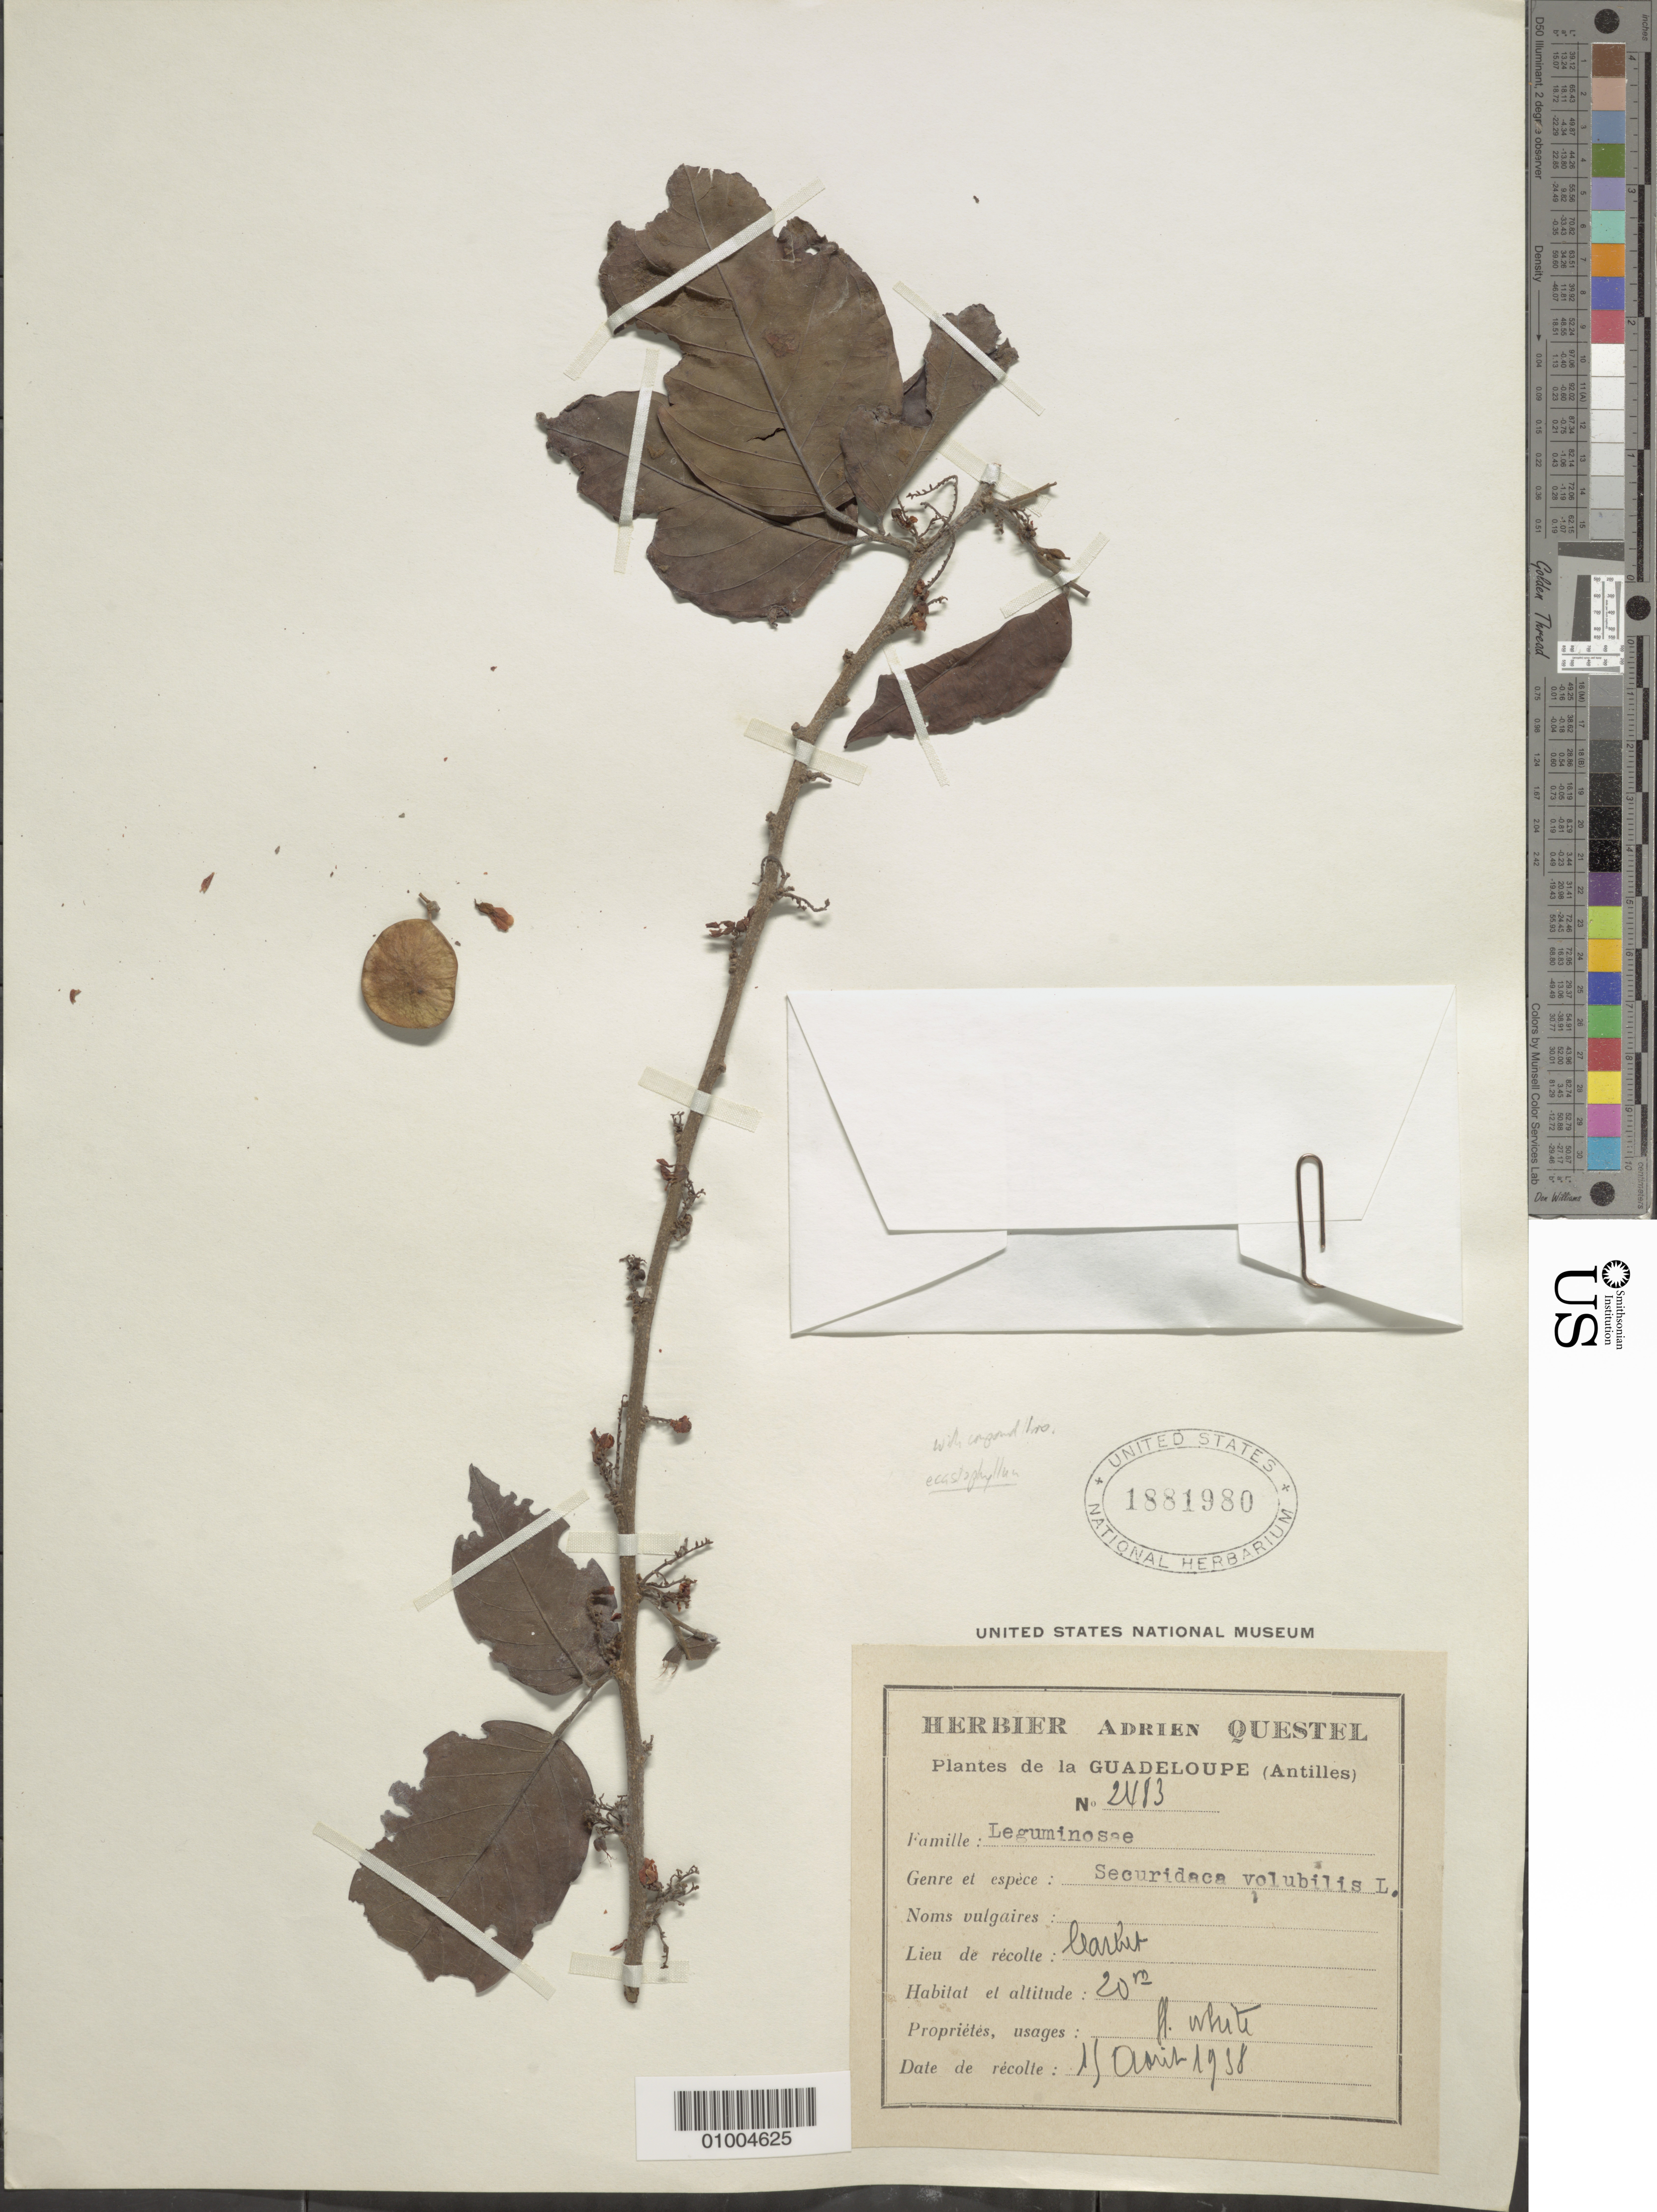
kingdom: Plantae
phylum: Tracheophyta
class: Magnoliopsida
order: Fabales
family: Polygalaceae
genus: Securidaca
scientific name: Securidaca volubilis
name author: L.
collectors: A. Questel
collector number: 2483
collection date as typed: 15 Oct 1938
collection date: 1938-10-15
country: Guadeloupe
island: Basse Terre [Guadeloupe]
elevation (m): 20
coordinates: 0 N, 0 E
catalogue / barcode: US 1881980